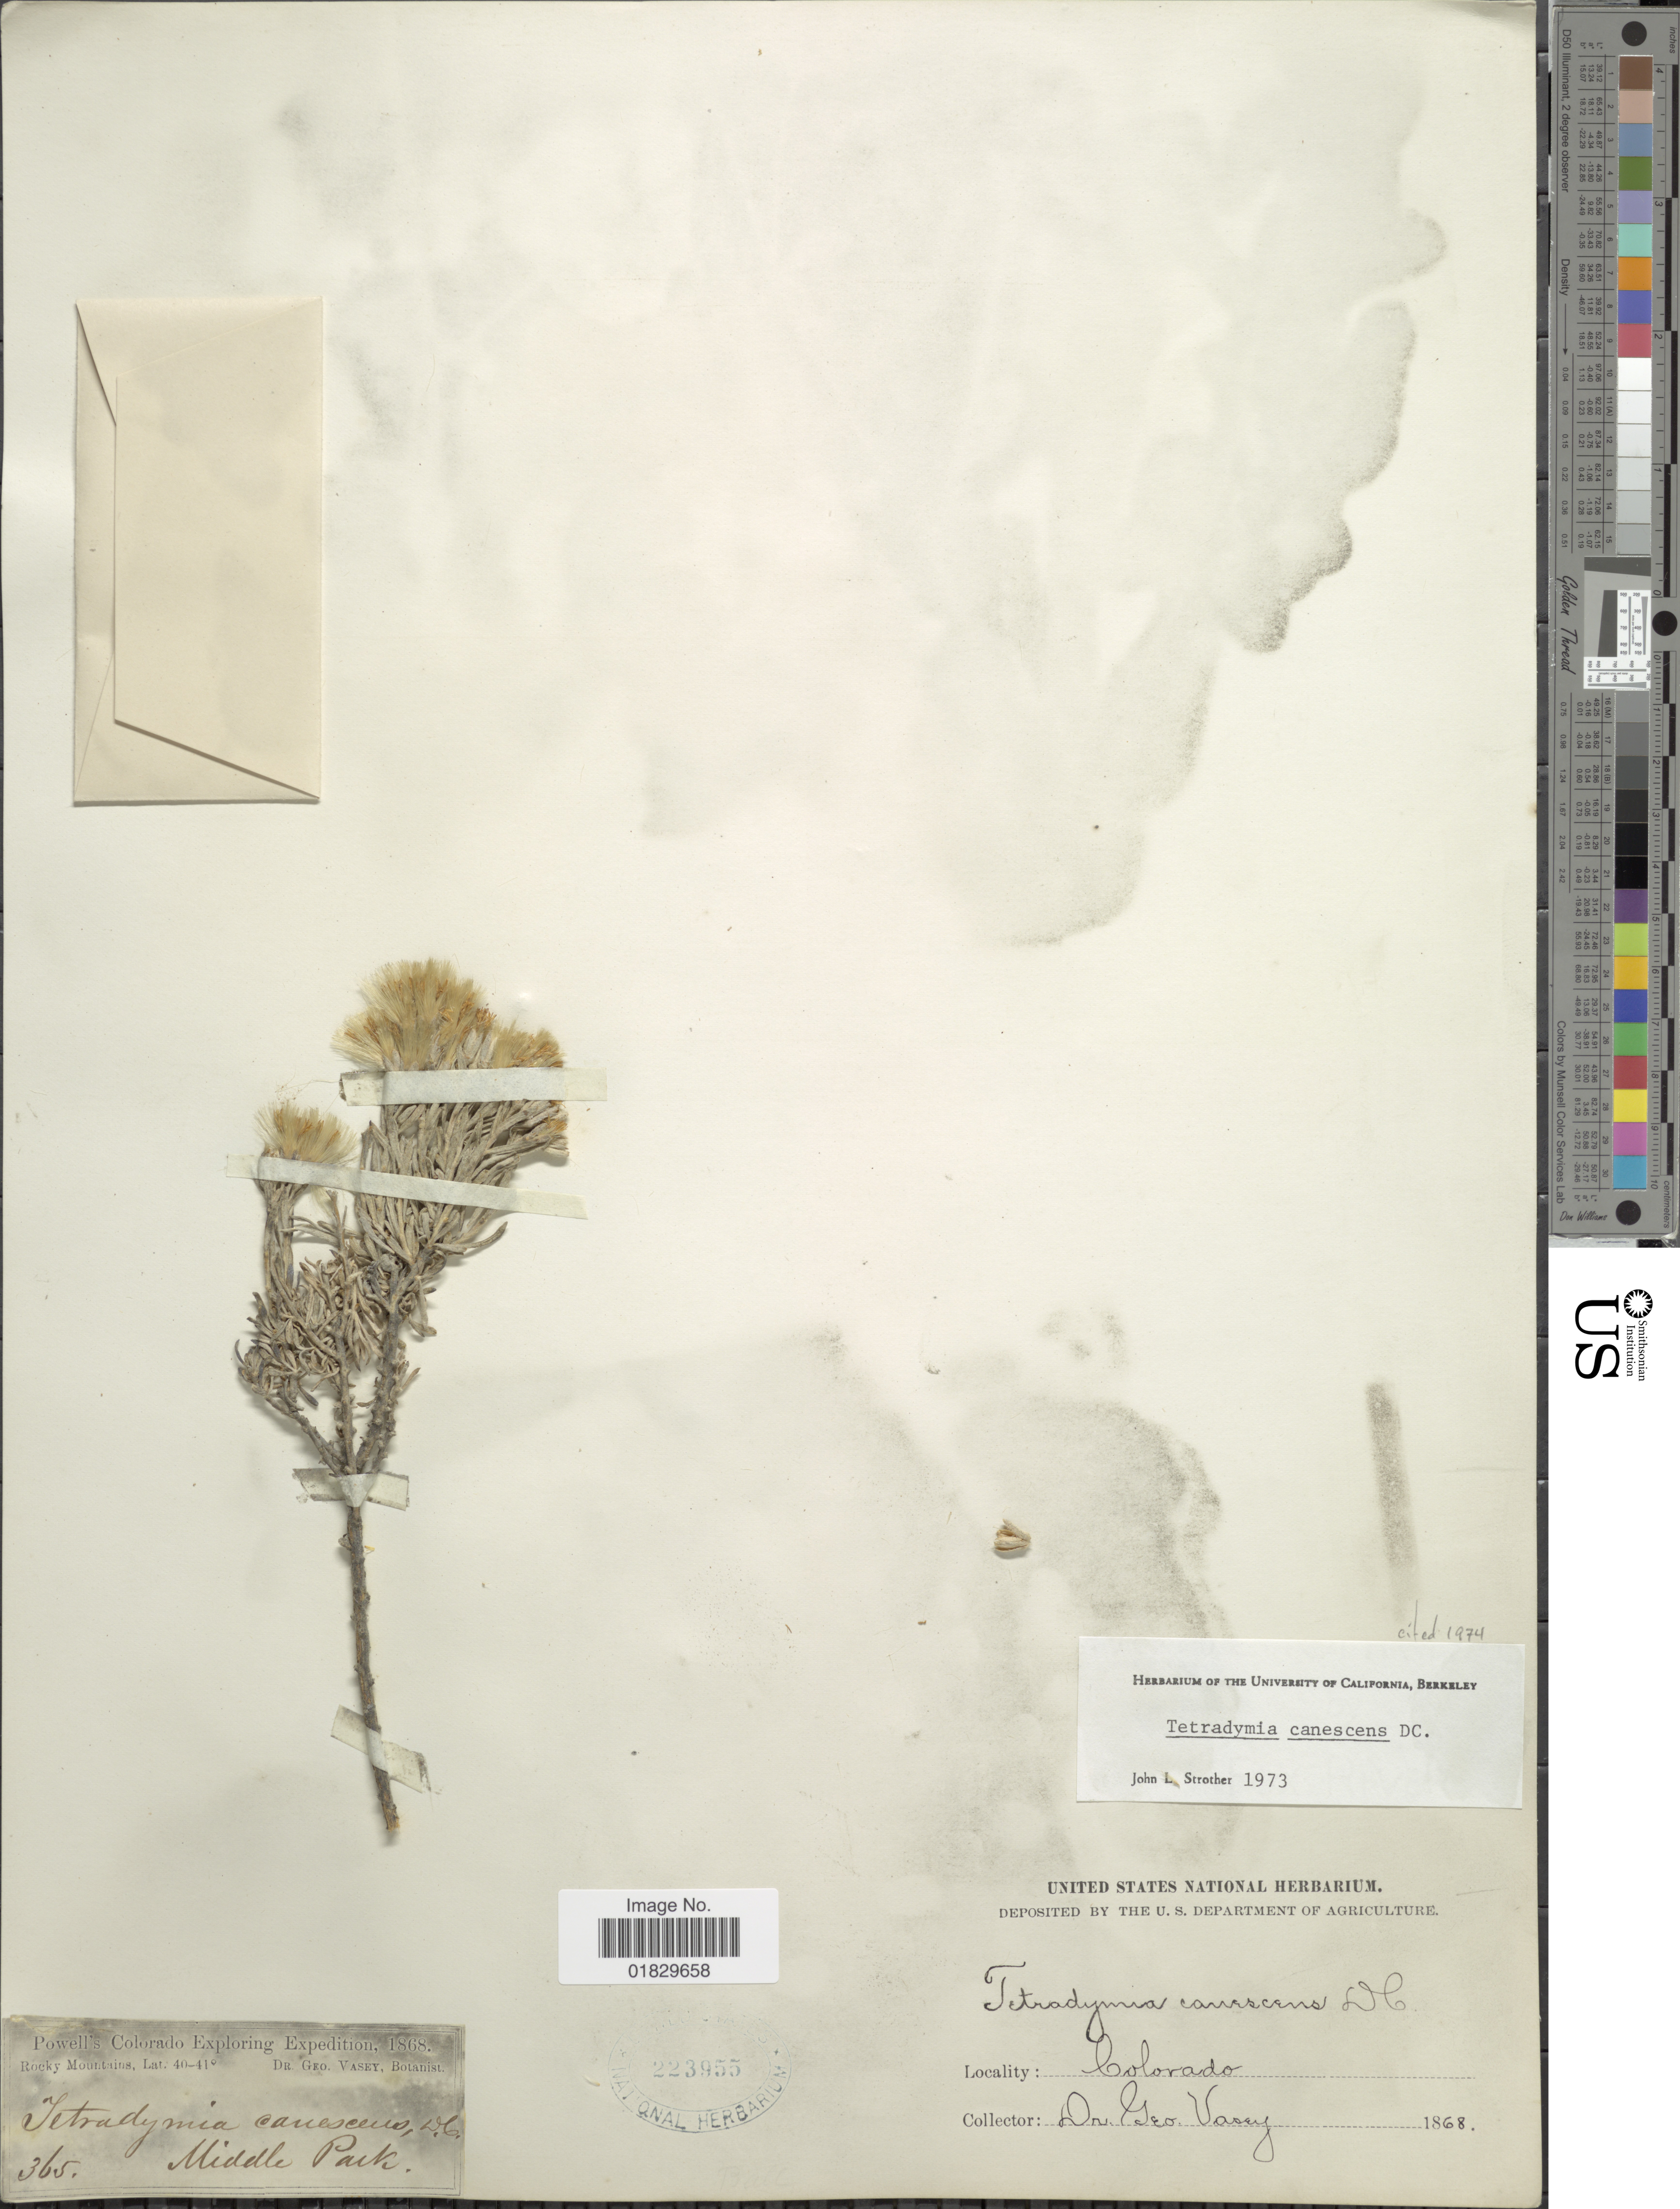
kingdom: Plantae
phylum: Tracheophyta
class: Magnoliopsida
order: Asterales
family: Asteraceae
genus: Tetradymia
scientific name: Tetradymia canescens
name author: DC.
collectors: G. Vasey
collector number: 365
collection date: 1868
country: United States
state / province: Colorado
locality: Powell's Colorado Exploring. Rocky Mountains, Middle Park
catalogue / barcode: US 223955